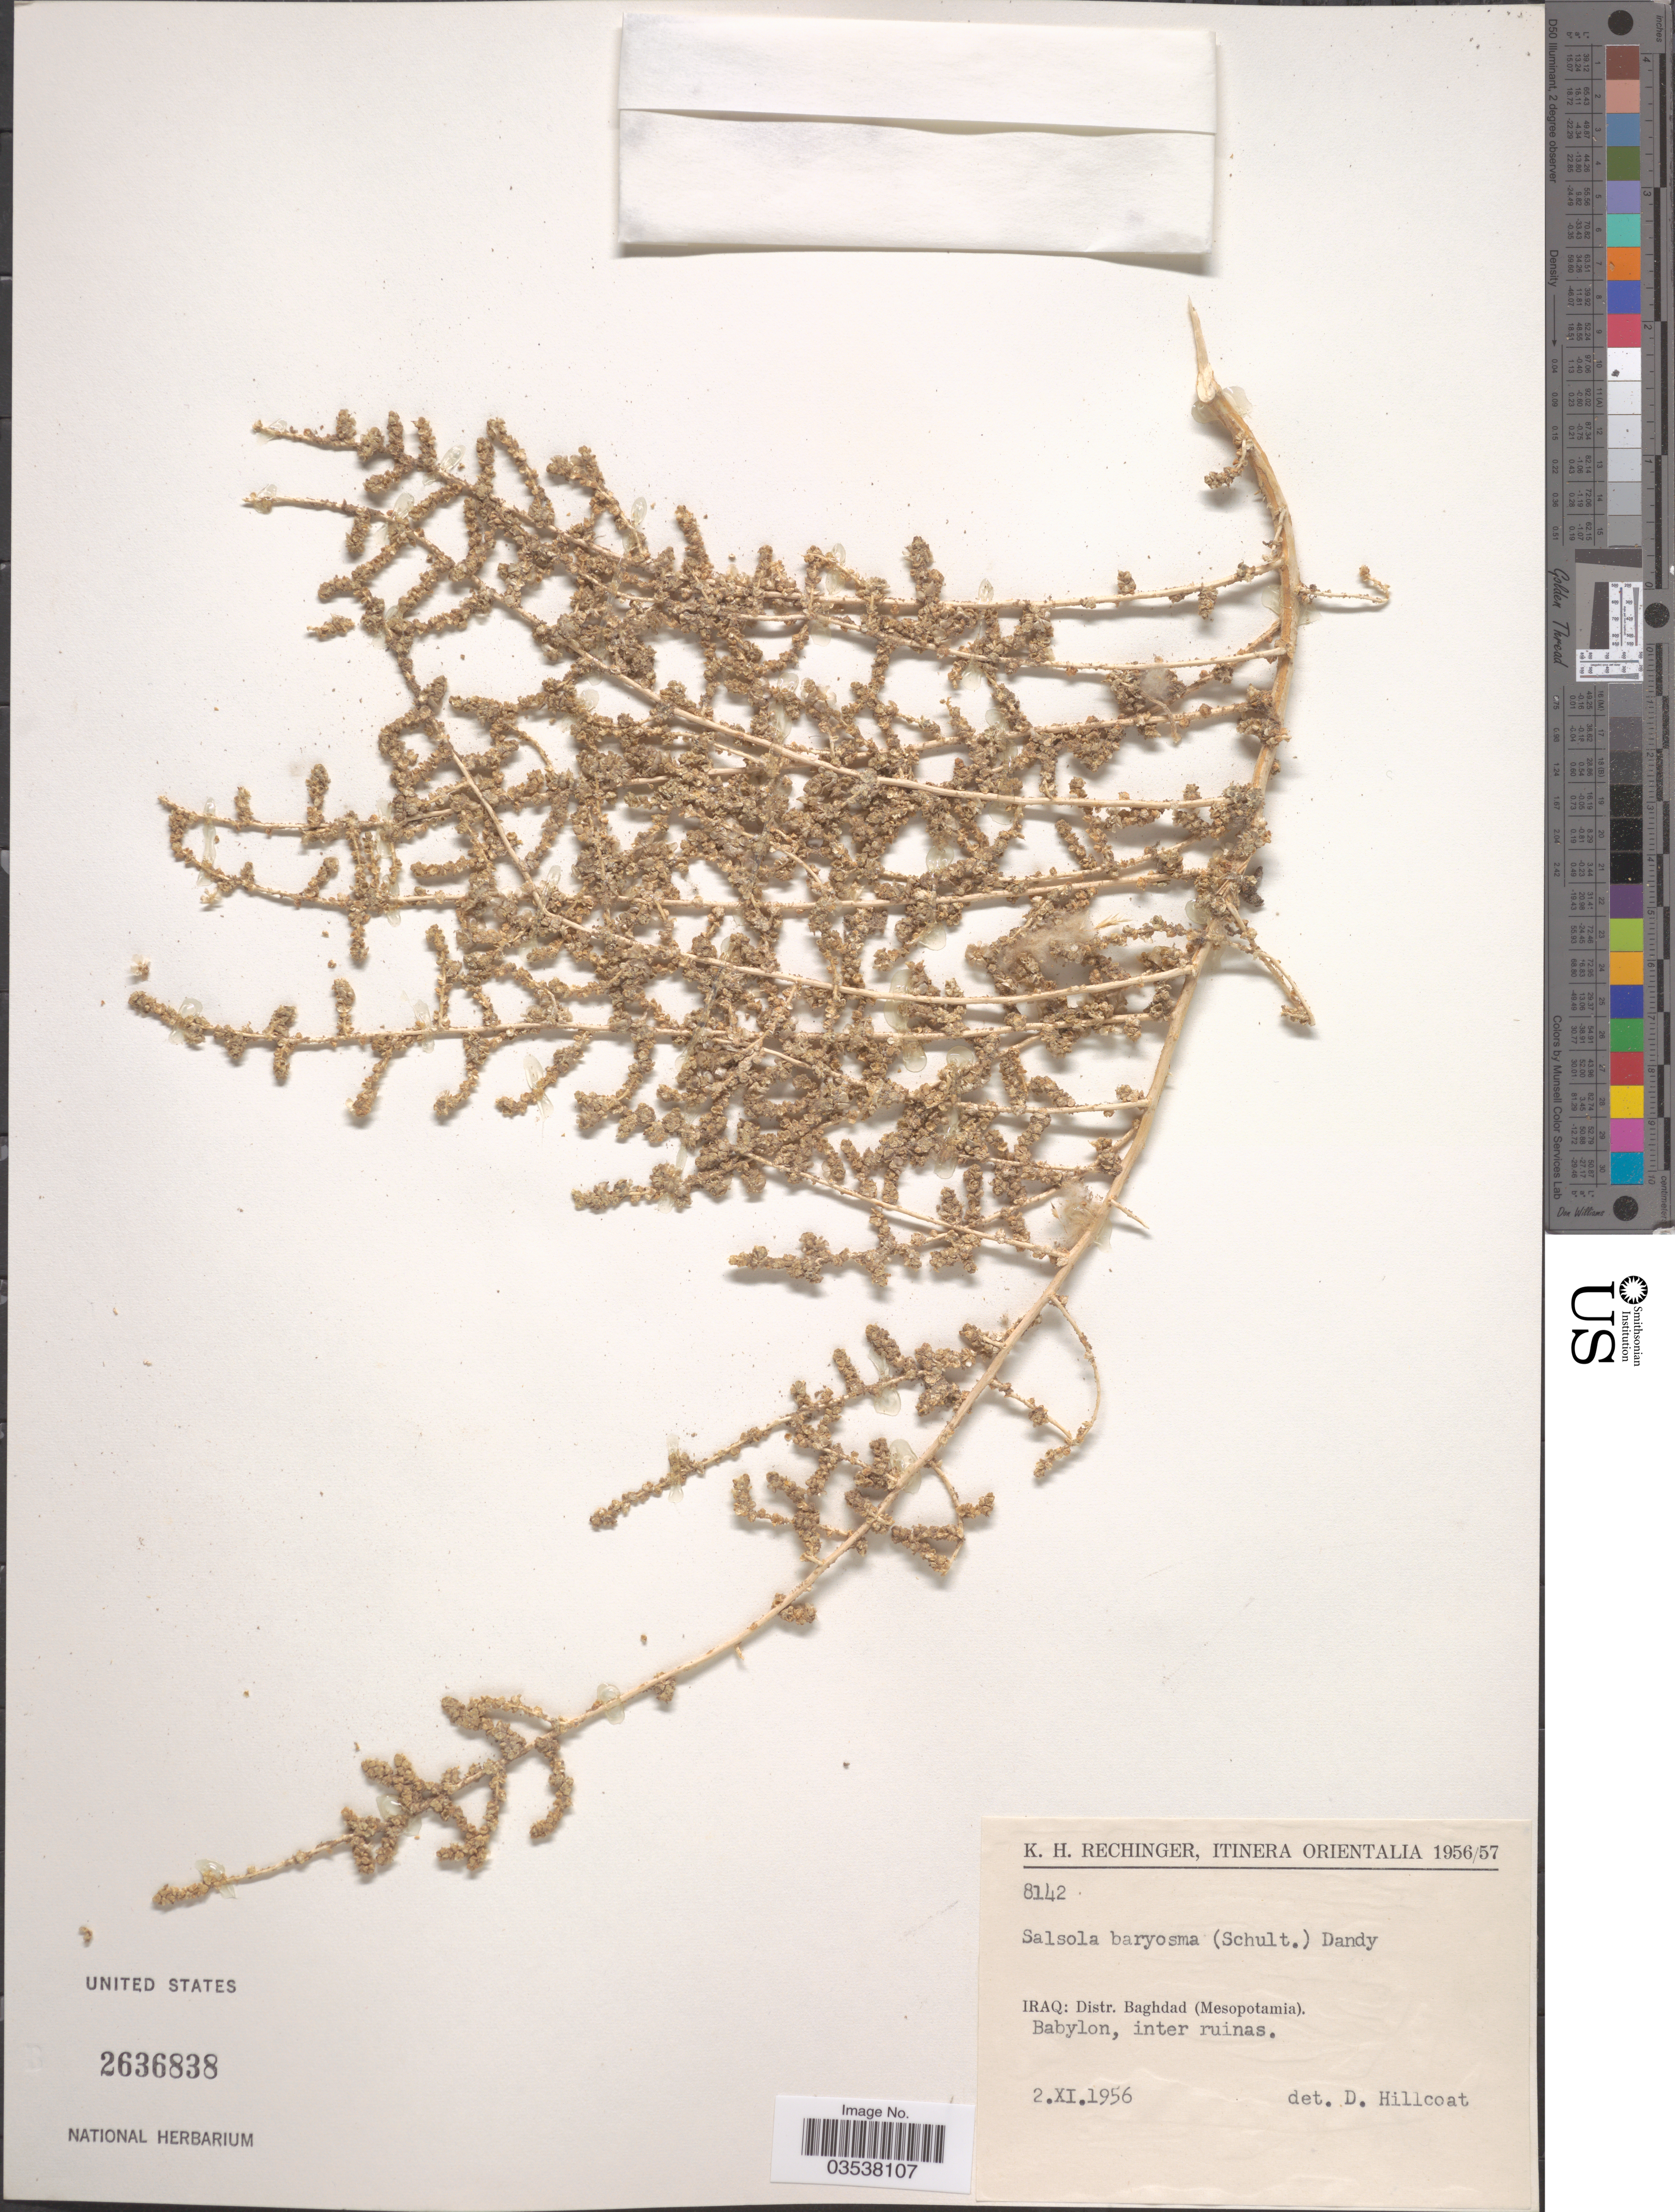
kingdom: Plantae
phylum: Tracheophyta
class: Magnoliopsida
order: Caryophyllales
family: Amaranthaceae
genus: Caroxylon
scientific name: Caroxylon imbricatum var. imbricatum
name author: (Forssk.) Moq.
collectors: K. H. Rechinger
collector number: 8142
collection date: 1956-11-02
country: Iraq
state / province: Baghdad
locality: Itinera Orientalia. Distr. Baghdad (Mesopotamia). Babylon.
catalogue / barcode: US 2636838